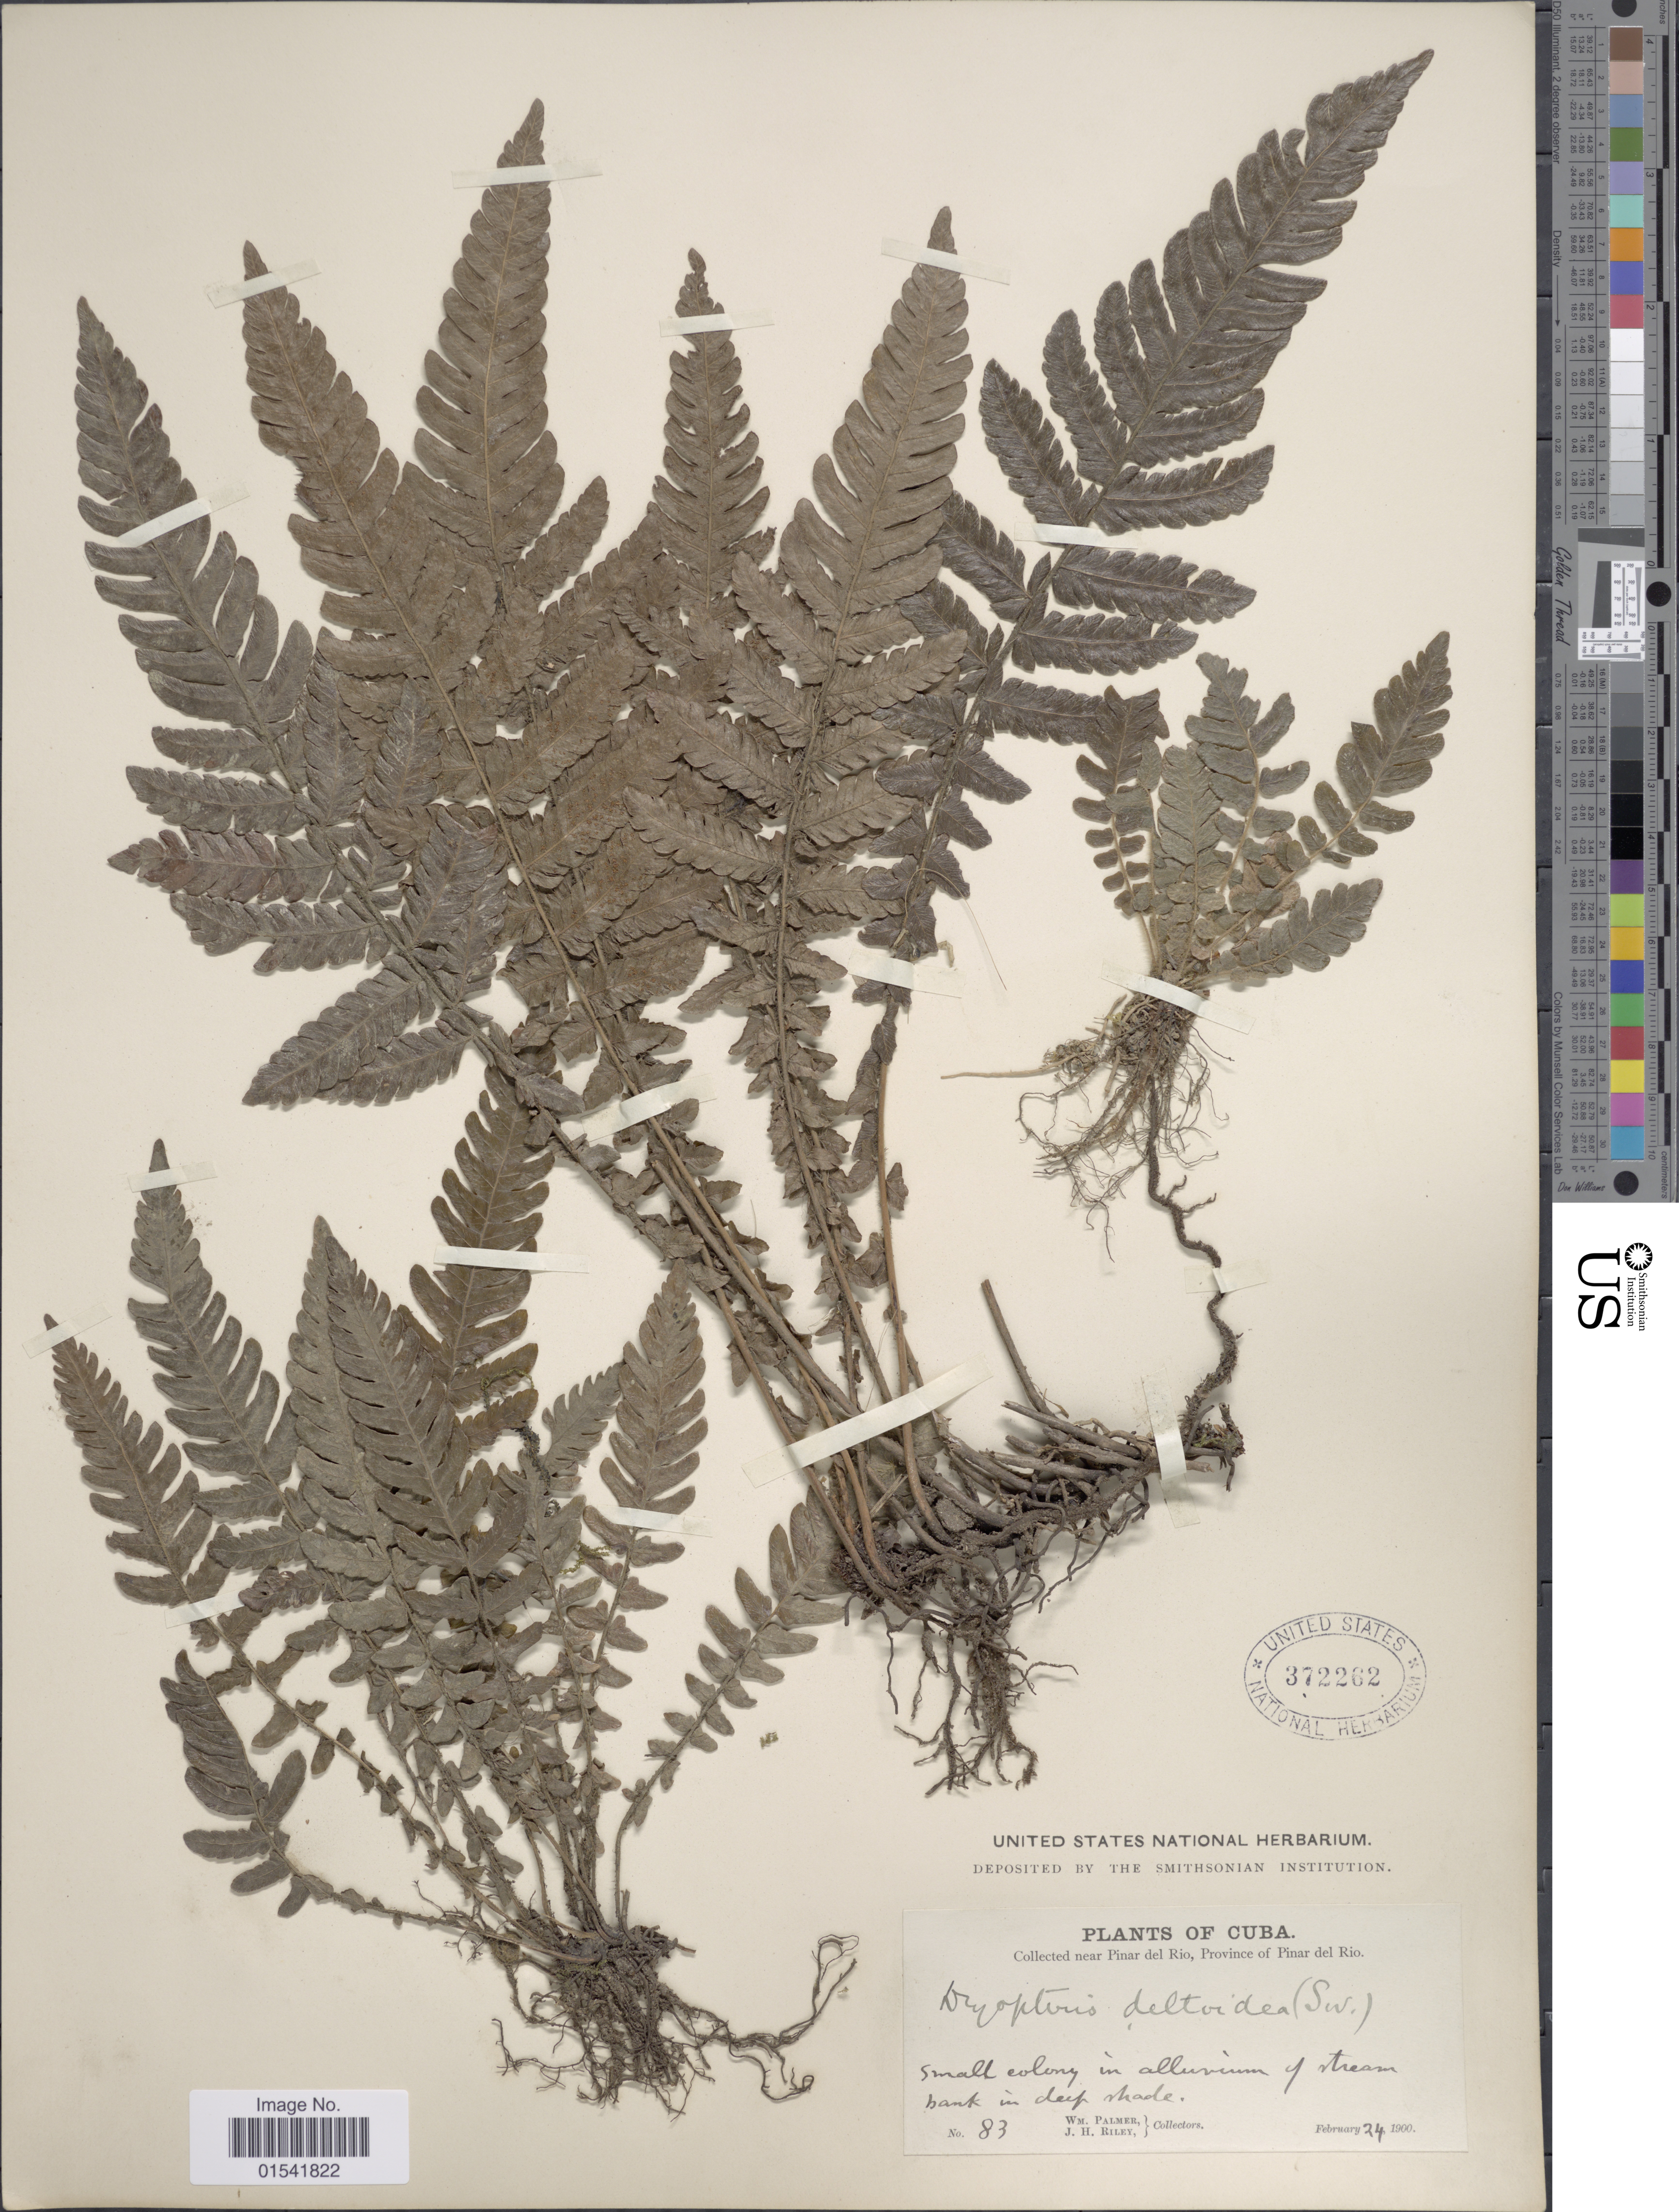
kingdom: Plantae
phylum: Tracheophyta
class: Polypodiopsida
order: Polypodiales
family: Thelypteridaceae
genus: Steiropteris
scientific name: Steiropteris deltoidea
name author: (Sw.) Pic. Serm.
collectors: W. Palmer & J. H. Riley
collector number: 83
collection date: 1900-02-24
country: Cuba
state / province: Pinar del Río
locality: Near Pinar del Rio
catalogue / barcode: US 372262